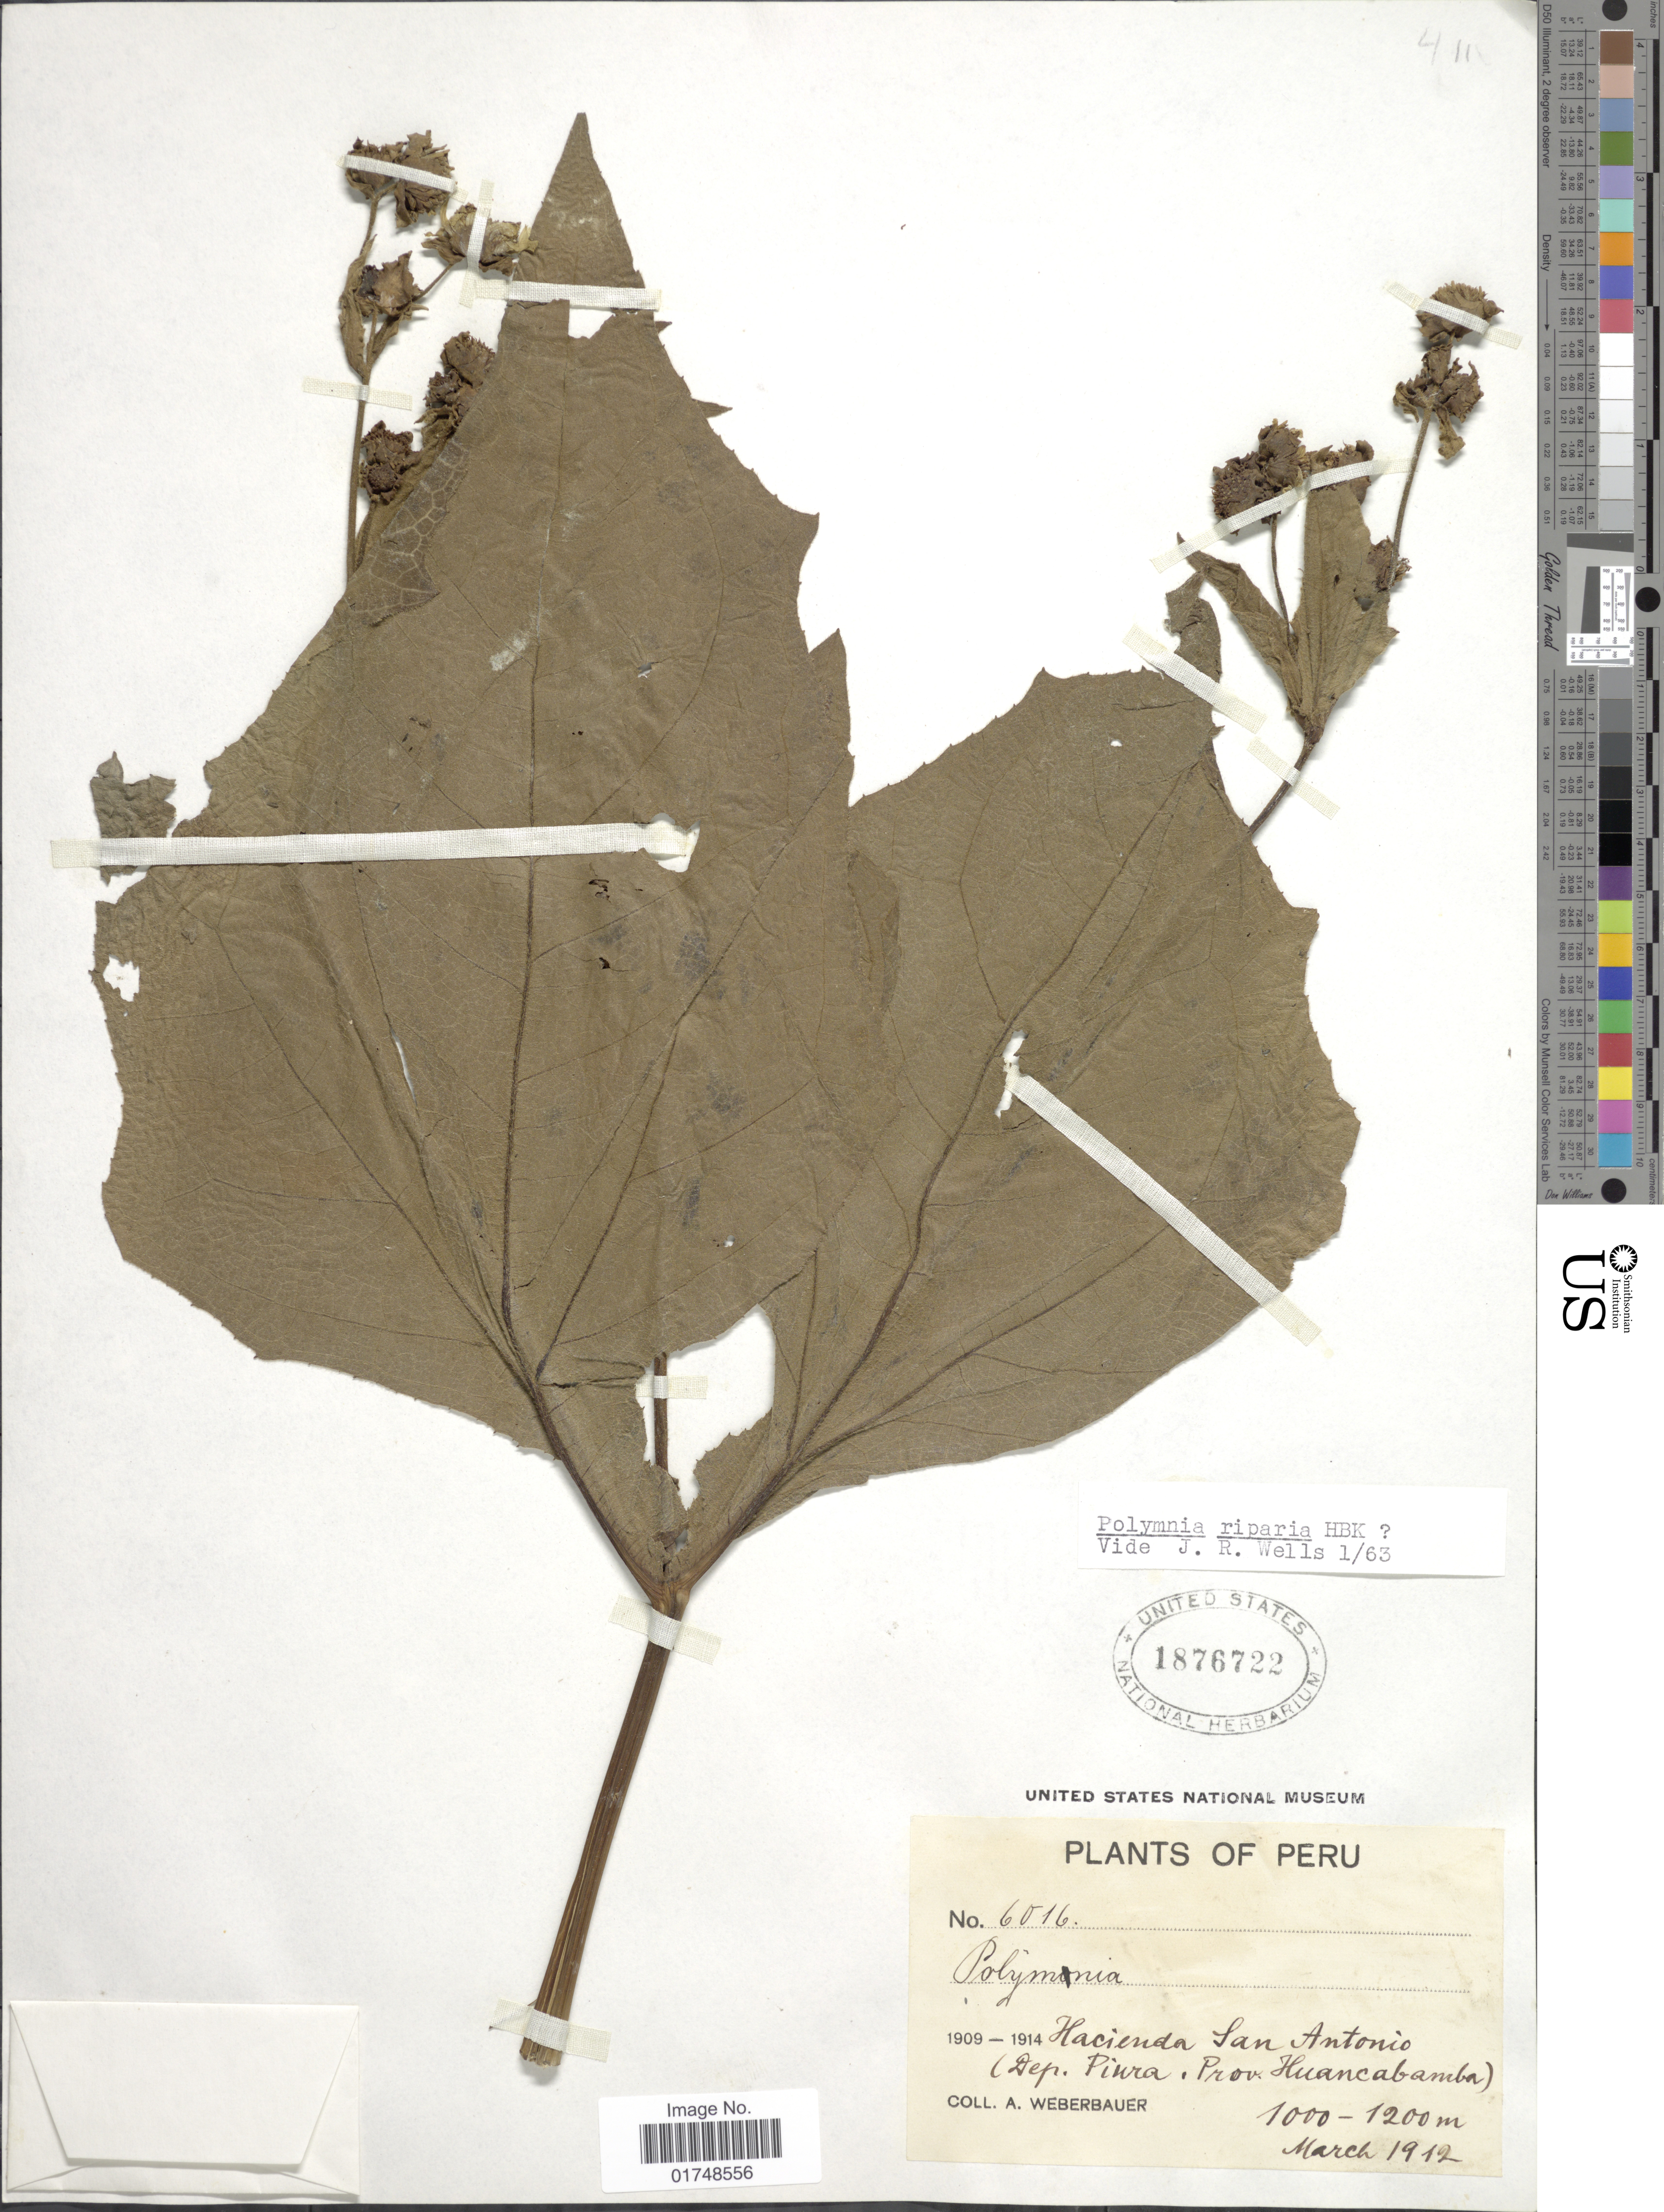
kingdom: Plantae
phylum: Tracheophyta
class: Magnoliopsida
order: Asterales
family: Asteraceae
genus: Smallanthus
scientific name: Smallanthus riparius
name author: (Kunth) H. Rob.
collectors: A. Weberbauer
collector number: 6016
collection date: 1912-03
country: Peru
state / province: Piura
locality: Hacienda San Antonio (Dep. Piura. Prov. Huancabamba)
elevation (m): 1000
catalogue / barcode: US 1876722